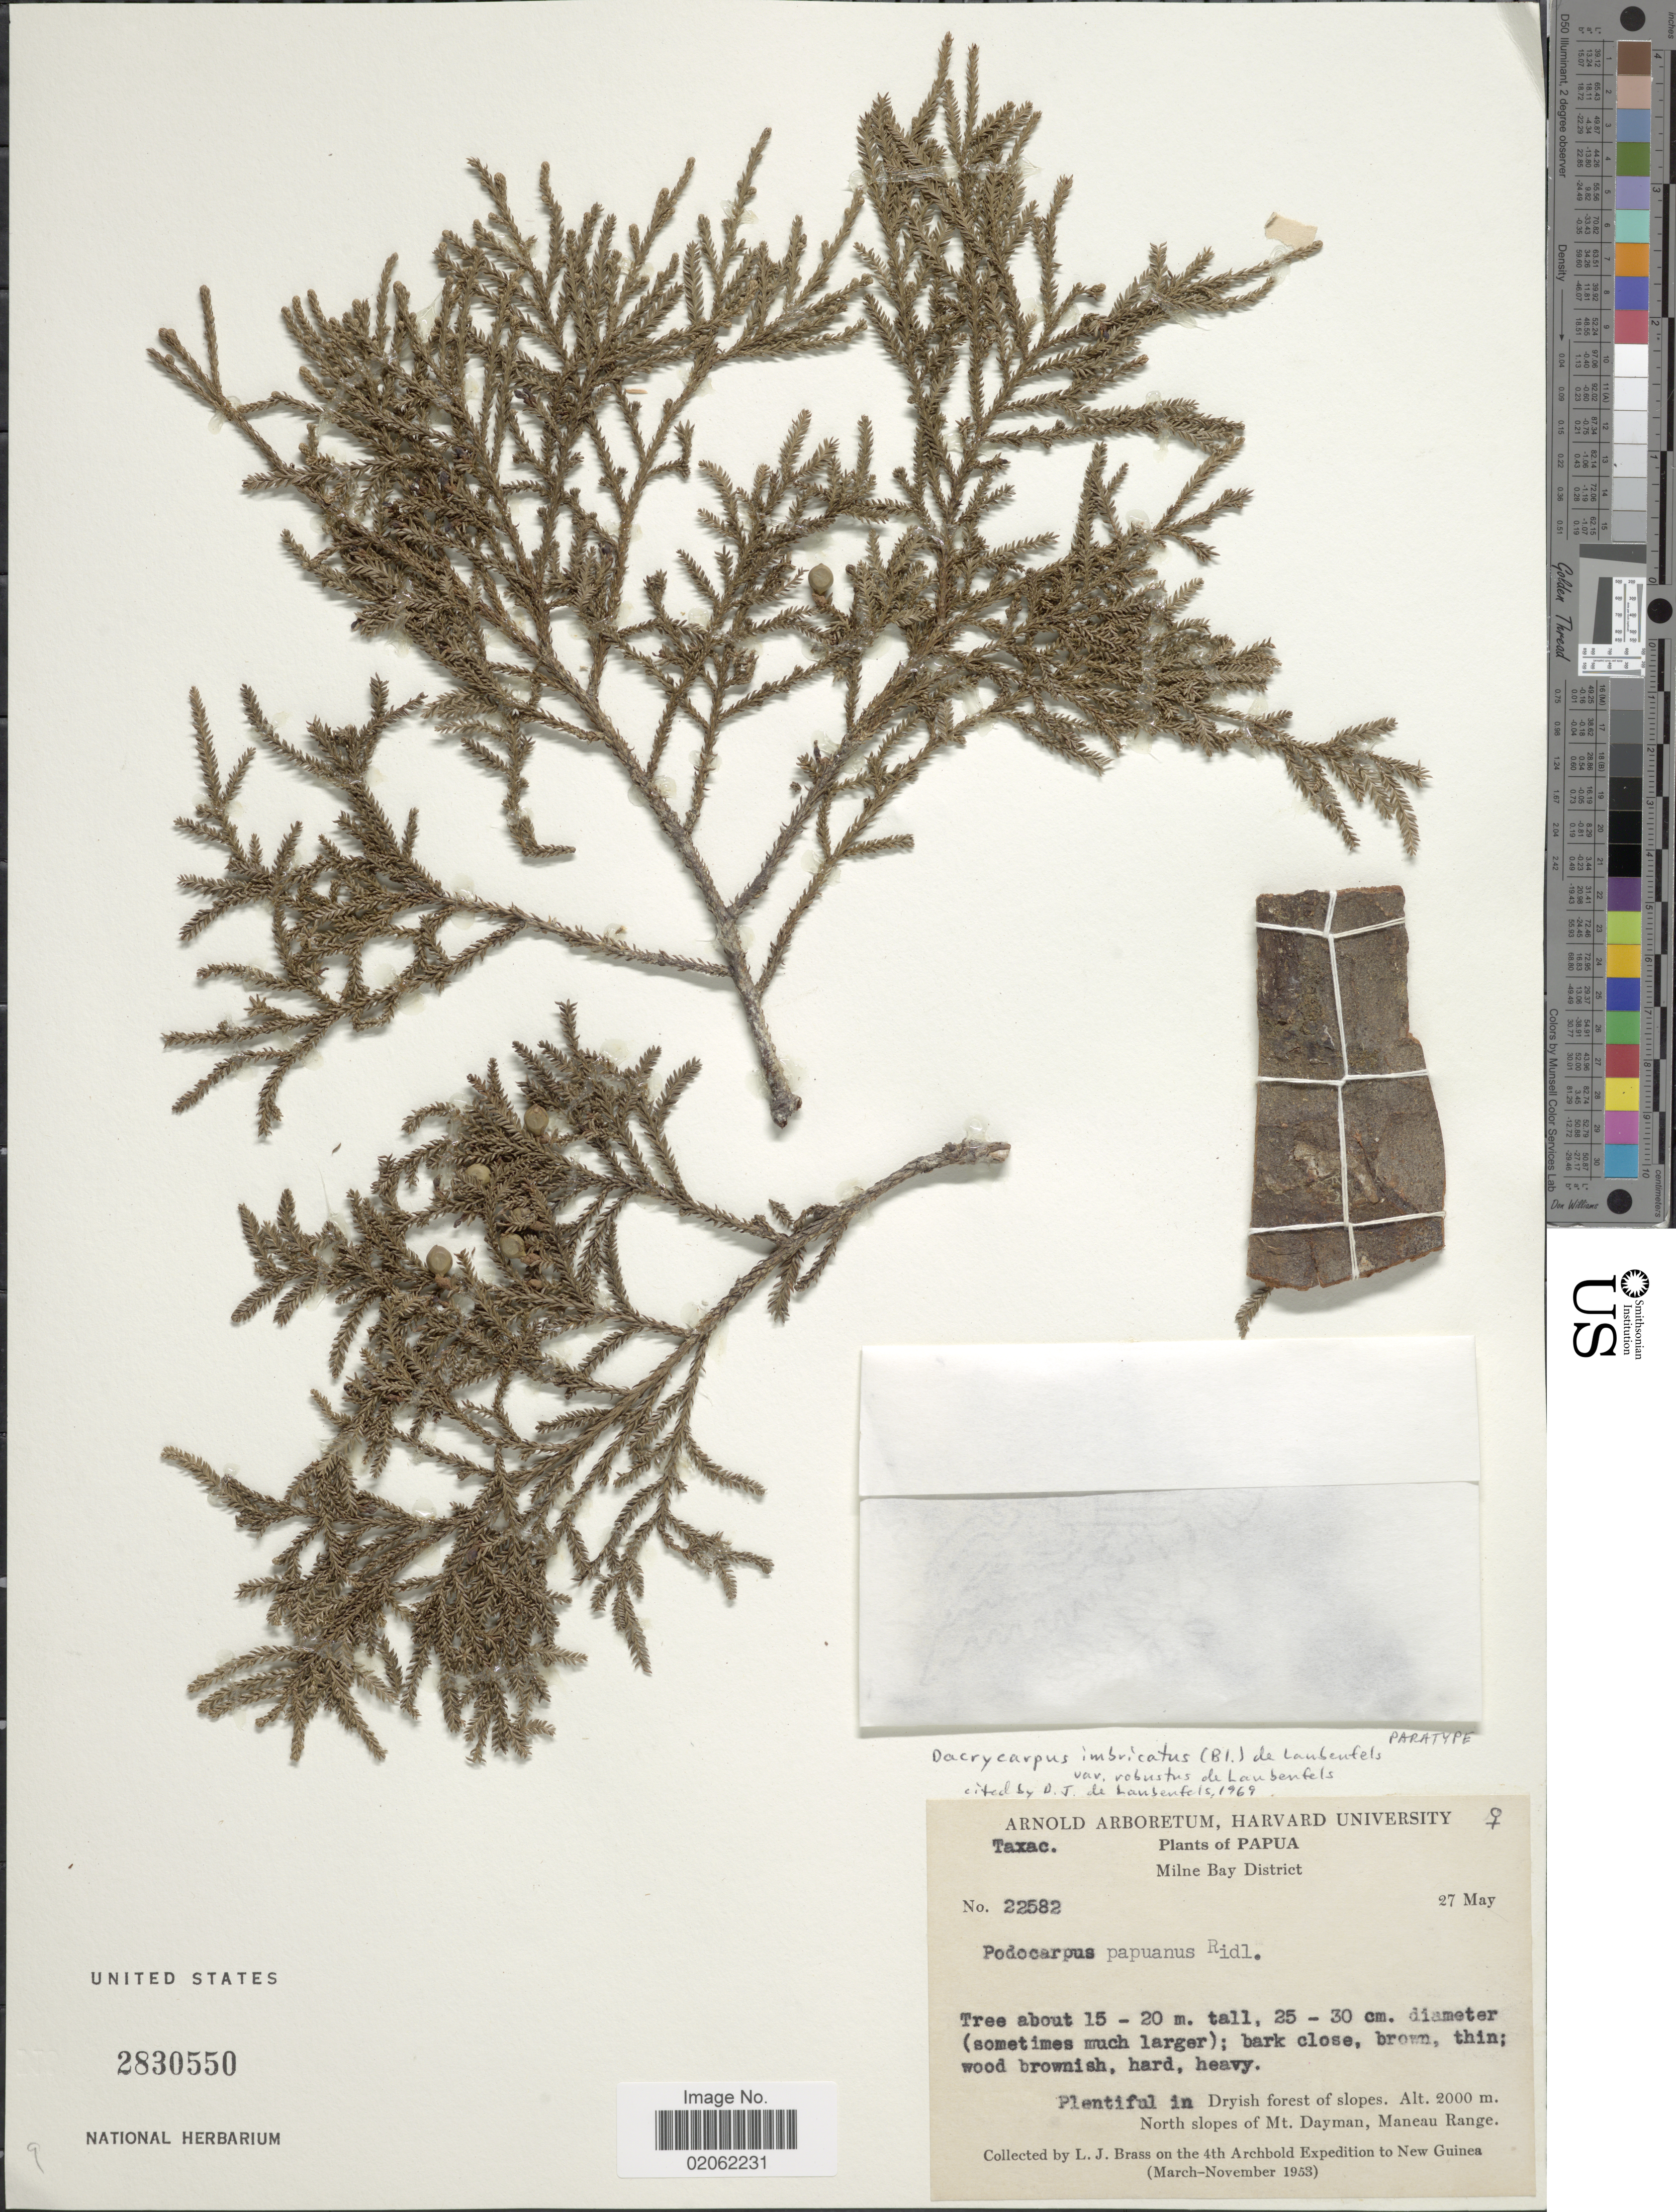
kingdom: Plantae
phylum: Tracheophyta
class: Pinopsida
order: Pinales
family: Podocarpaceae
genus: Dacrycarpus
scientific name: Dacrycarpus imbricatus var. robustus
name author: de Laub.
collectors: L. J. Brass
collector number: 22582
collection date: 1953-05-27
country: Papua New Guinea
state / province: Milne Bay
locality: Plentiful in dryish forest slopes, North slopes of Mt Dayman, Maneau Range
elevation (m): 2000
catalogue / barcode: US 2830550